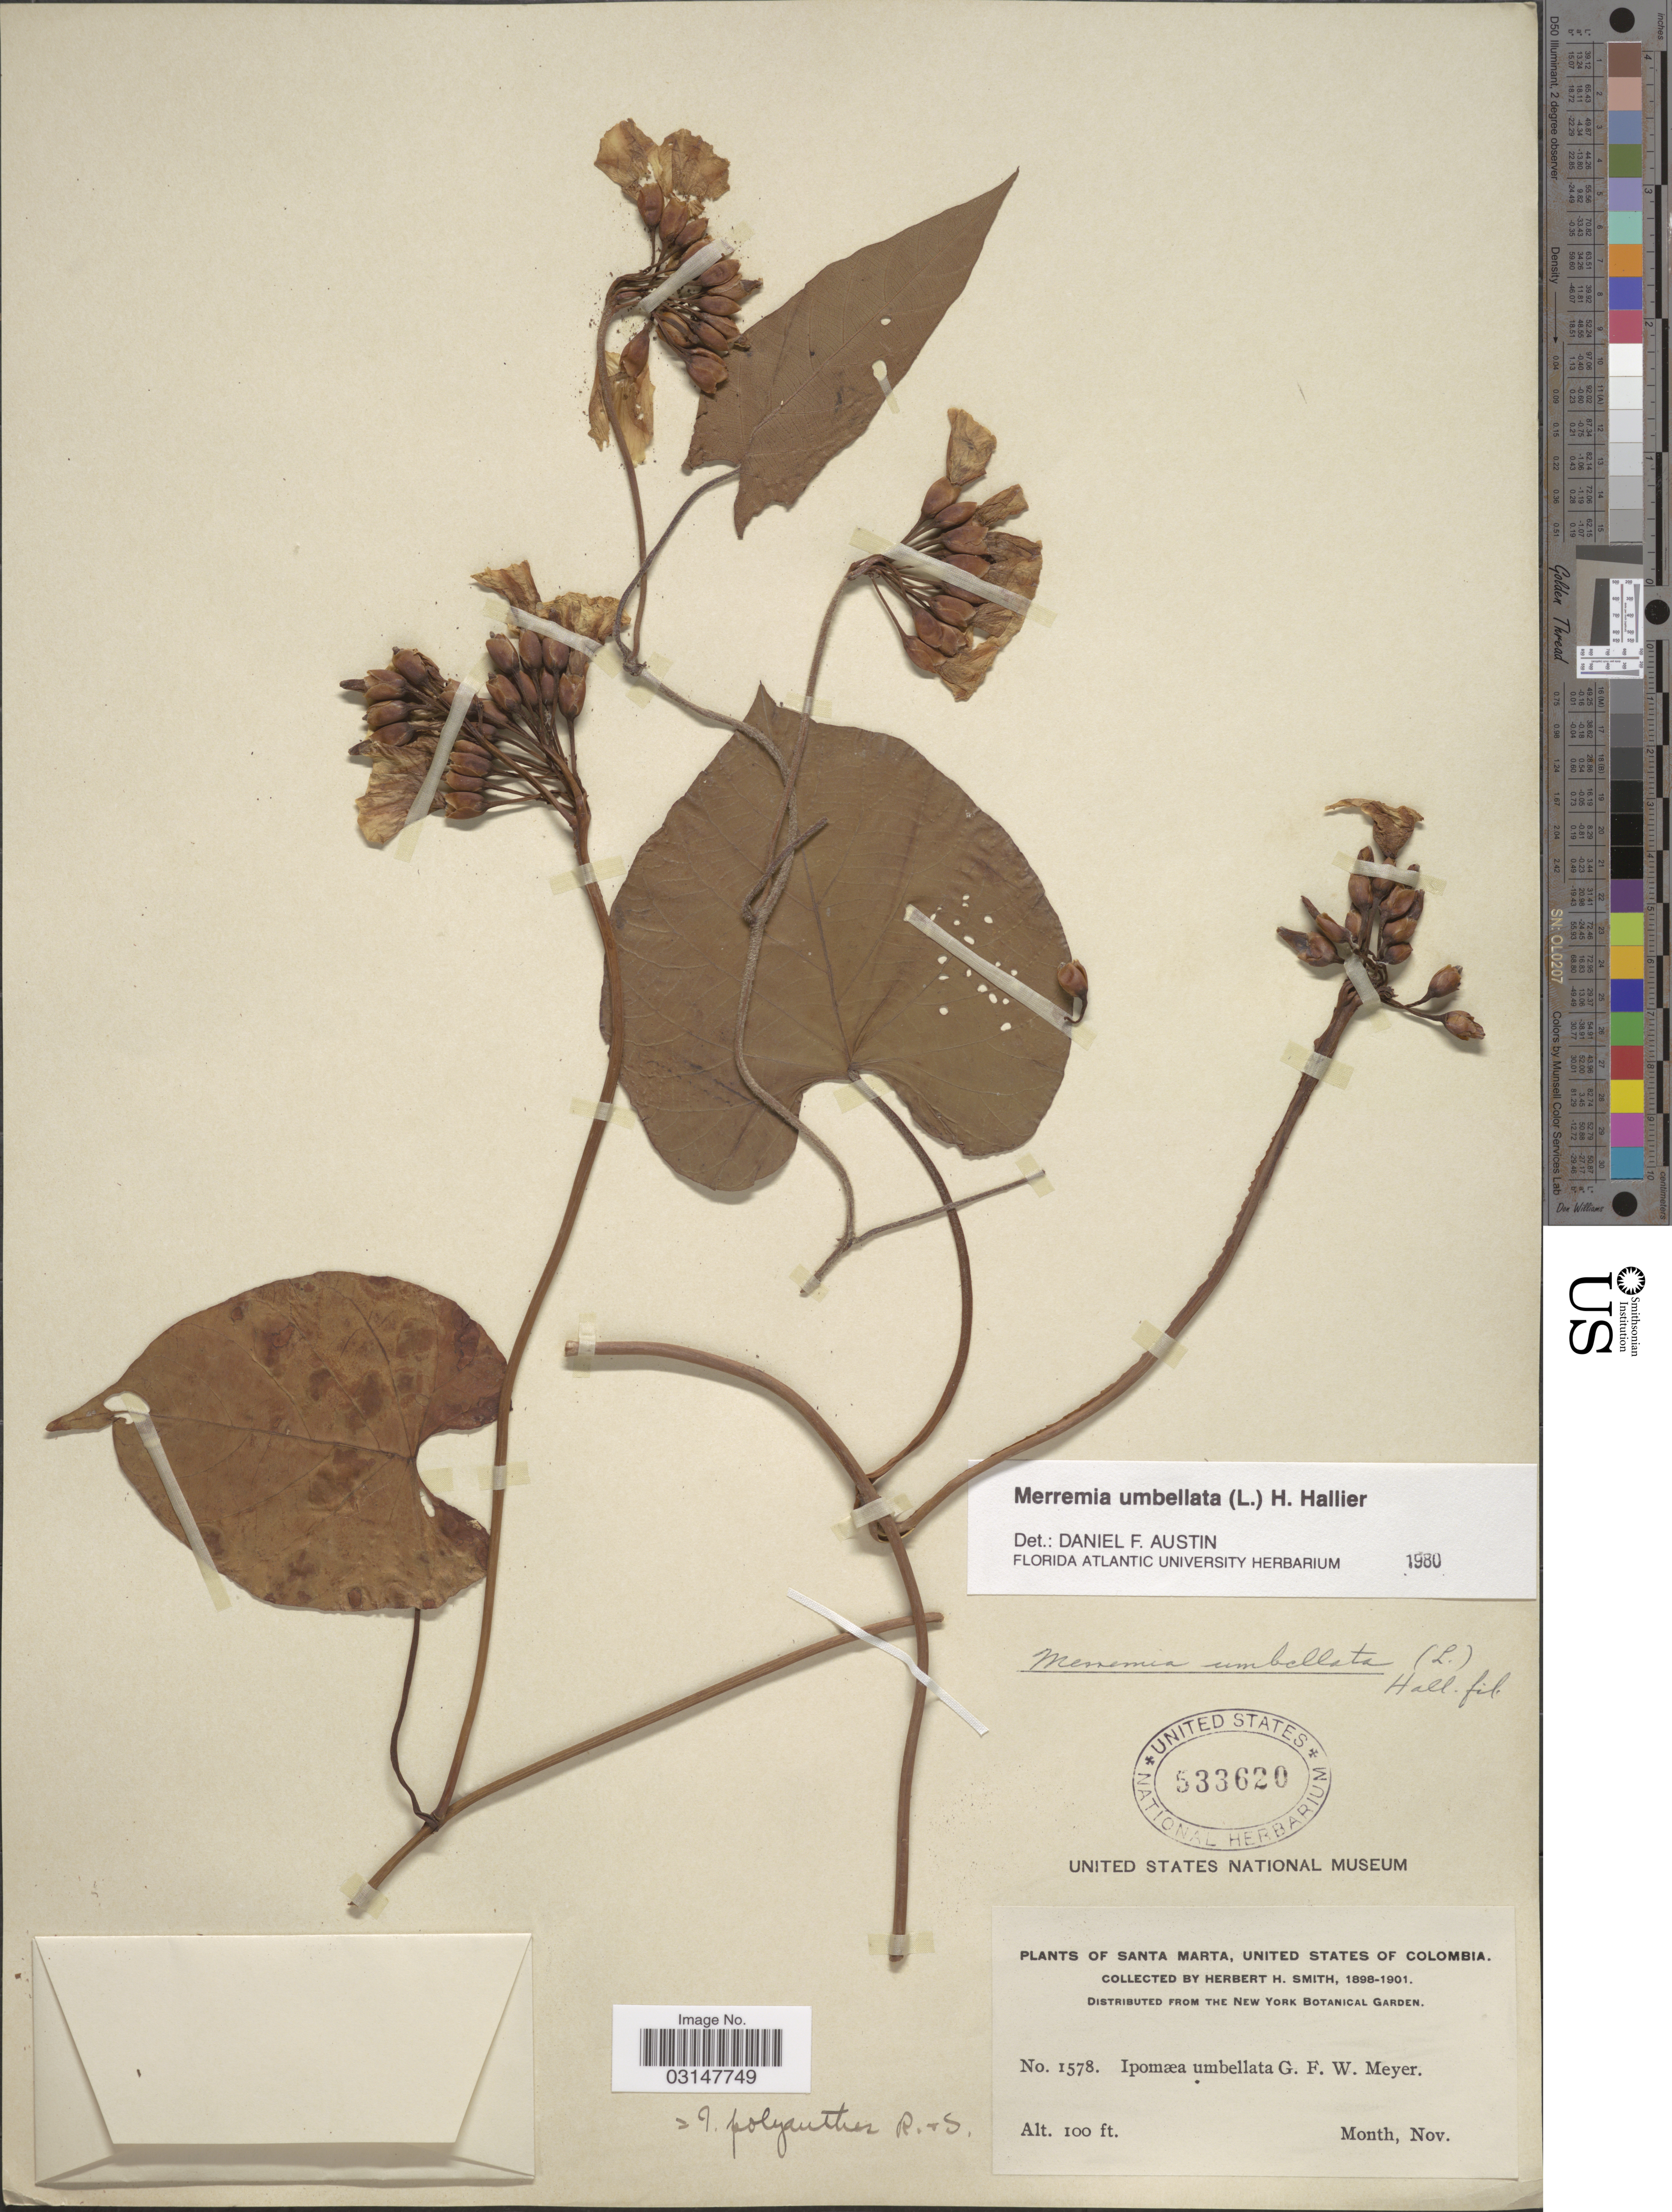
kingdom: Plantae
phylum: Tracheophyta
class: Magnoliopsida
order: Solanales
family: Convolvulaceae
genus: Camonea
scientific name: Camonea umbellata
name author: (L.) A. R. Simões & Staples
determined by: Strong, Mark T., (BOT), Smithsonian Institution - National Museum of Natural History (UNITED STATES)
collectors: Herbert H. Smith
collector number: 1578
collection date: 1898-11/1901-11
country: Colombia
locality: Santa Marta, United States of Colombia.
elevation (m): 30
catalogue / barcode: US 533620